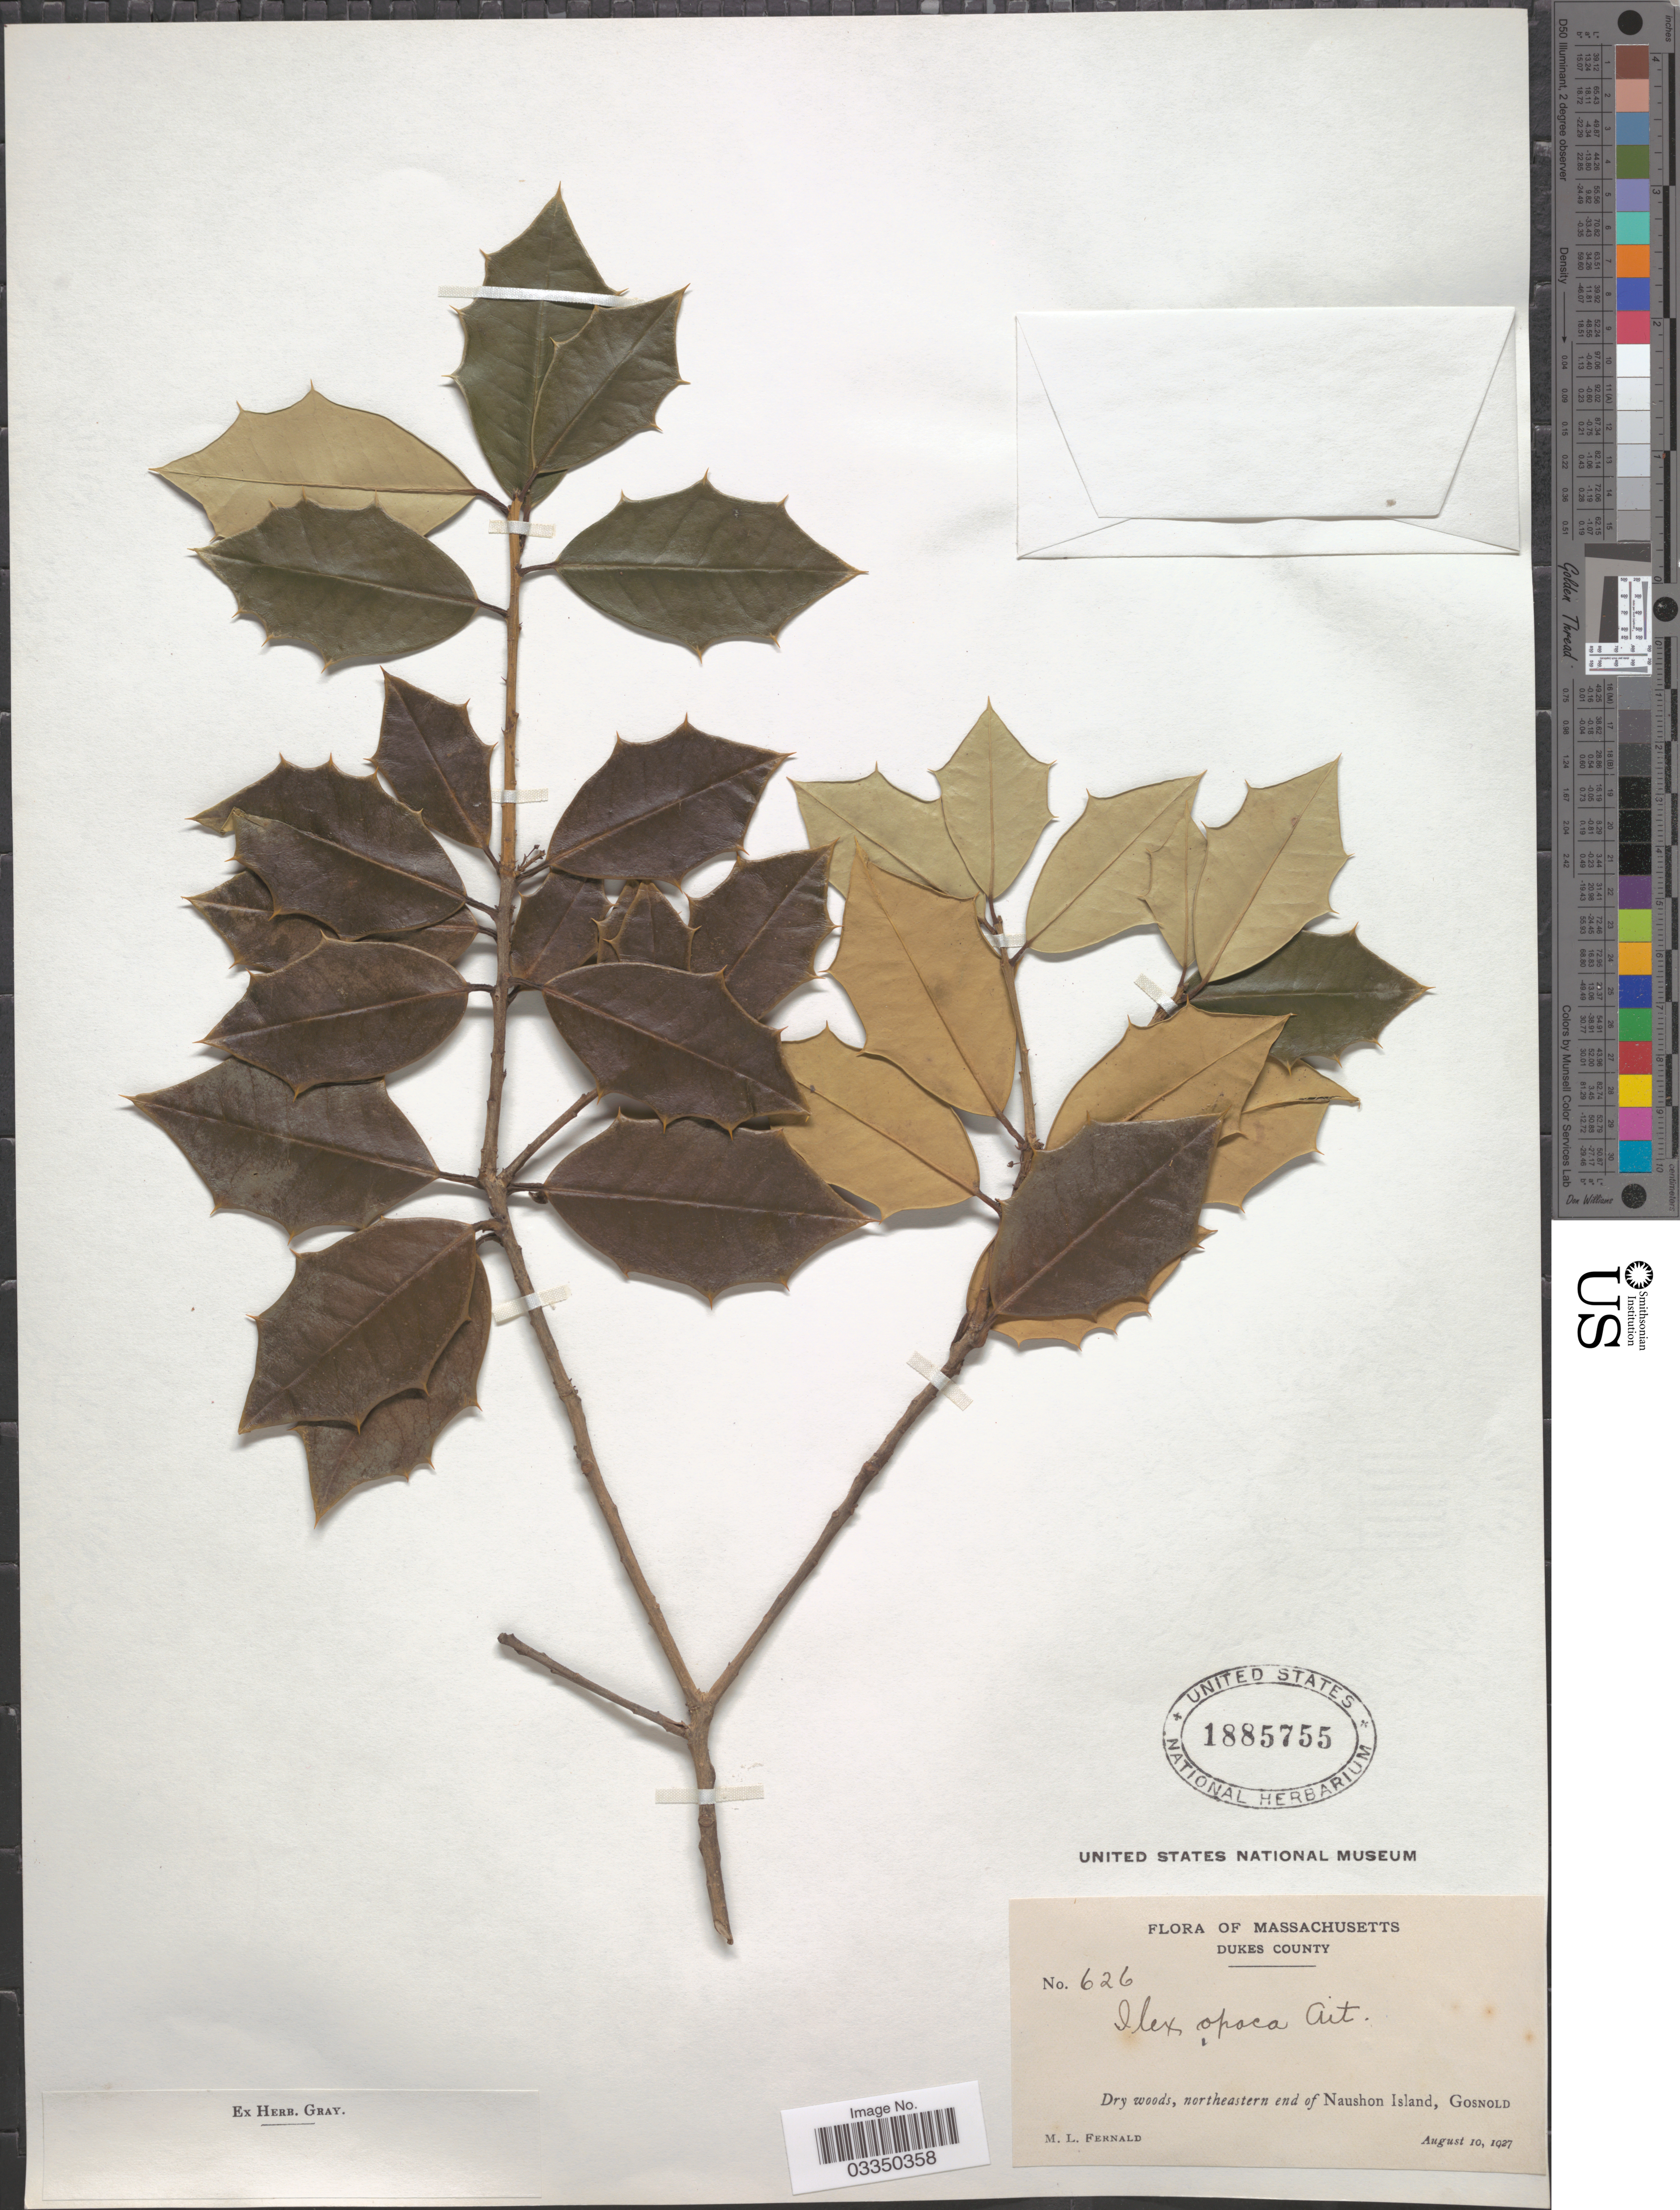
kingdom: Plantae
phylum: Tracheophyta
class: Magnoliopsida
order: Aquifoliales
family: Aquifoliaceae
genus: Ilex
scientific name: Ilex opaca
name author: Aiton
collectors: M. L. Fernald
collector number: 626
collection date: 1927-08-10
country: United States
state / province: Massachusetts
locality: Dukes County. Northeastern end of Naushon Island. Gosnold.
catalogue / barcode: US 1885755